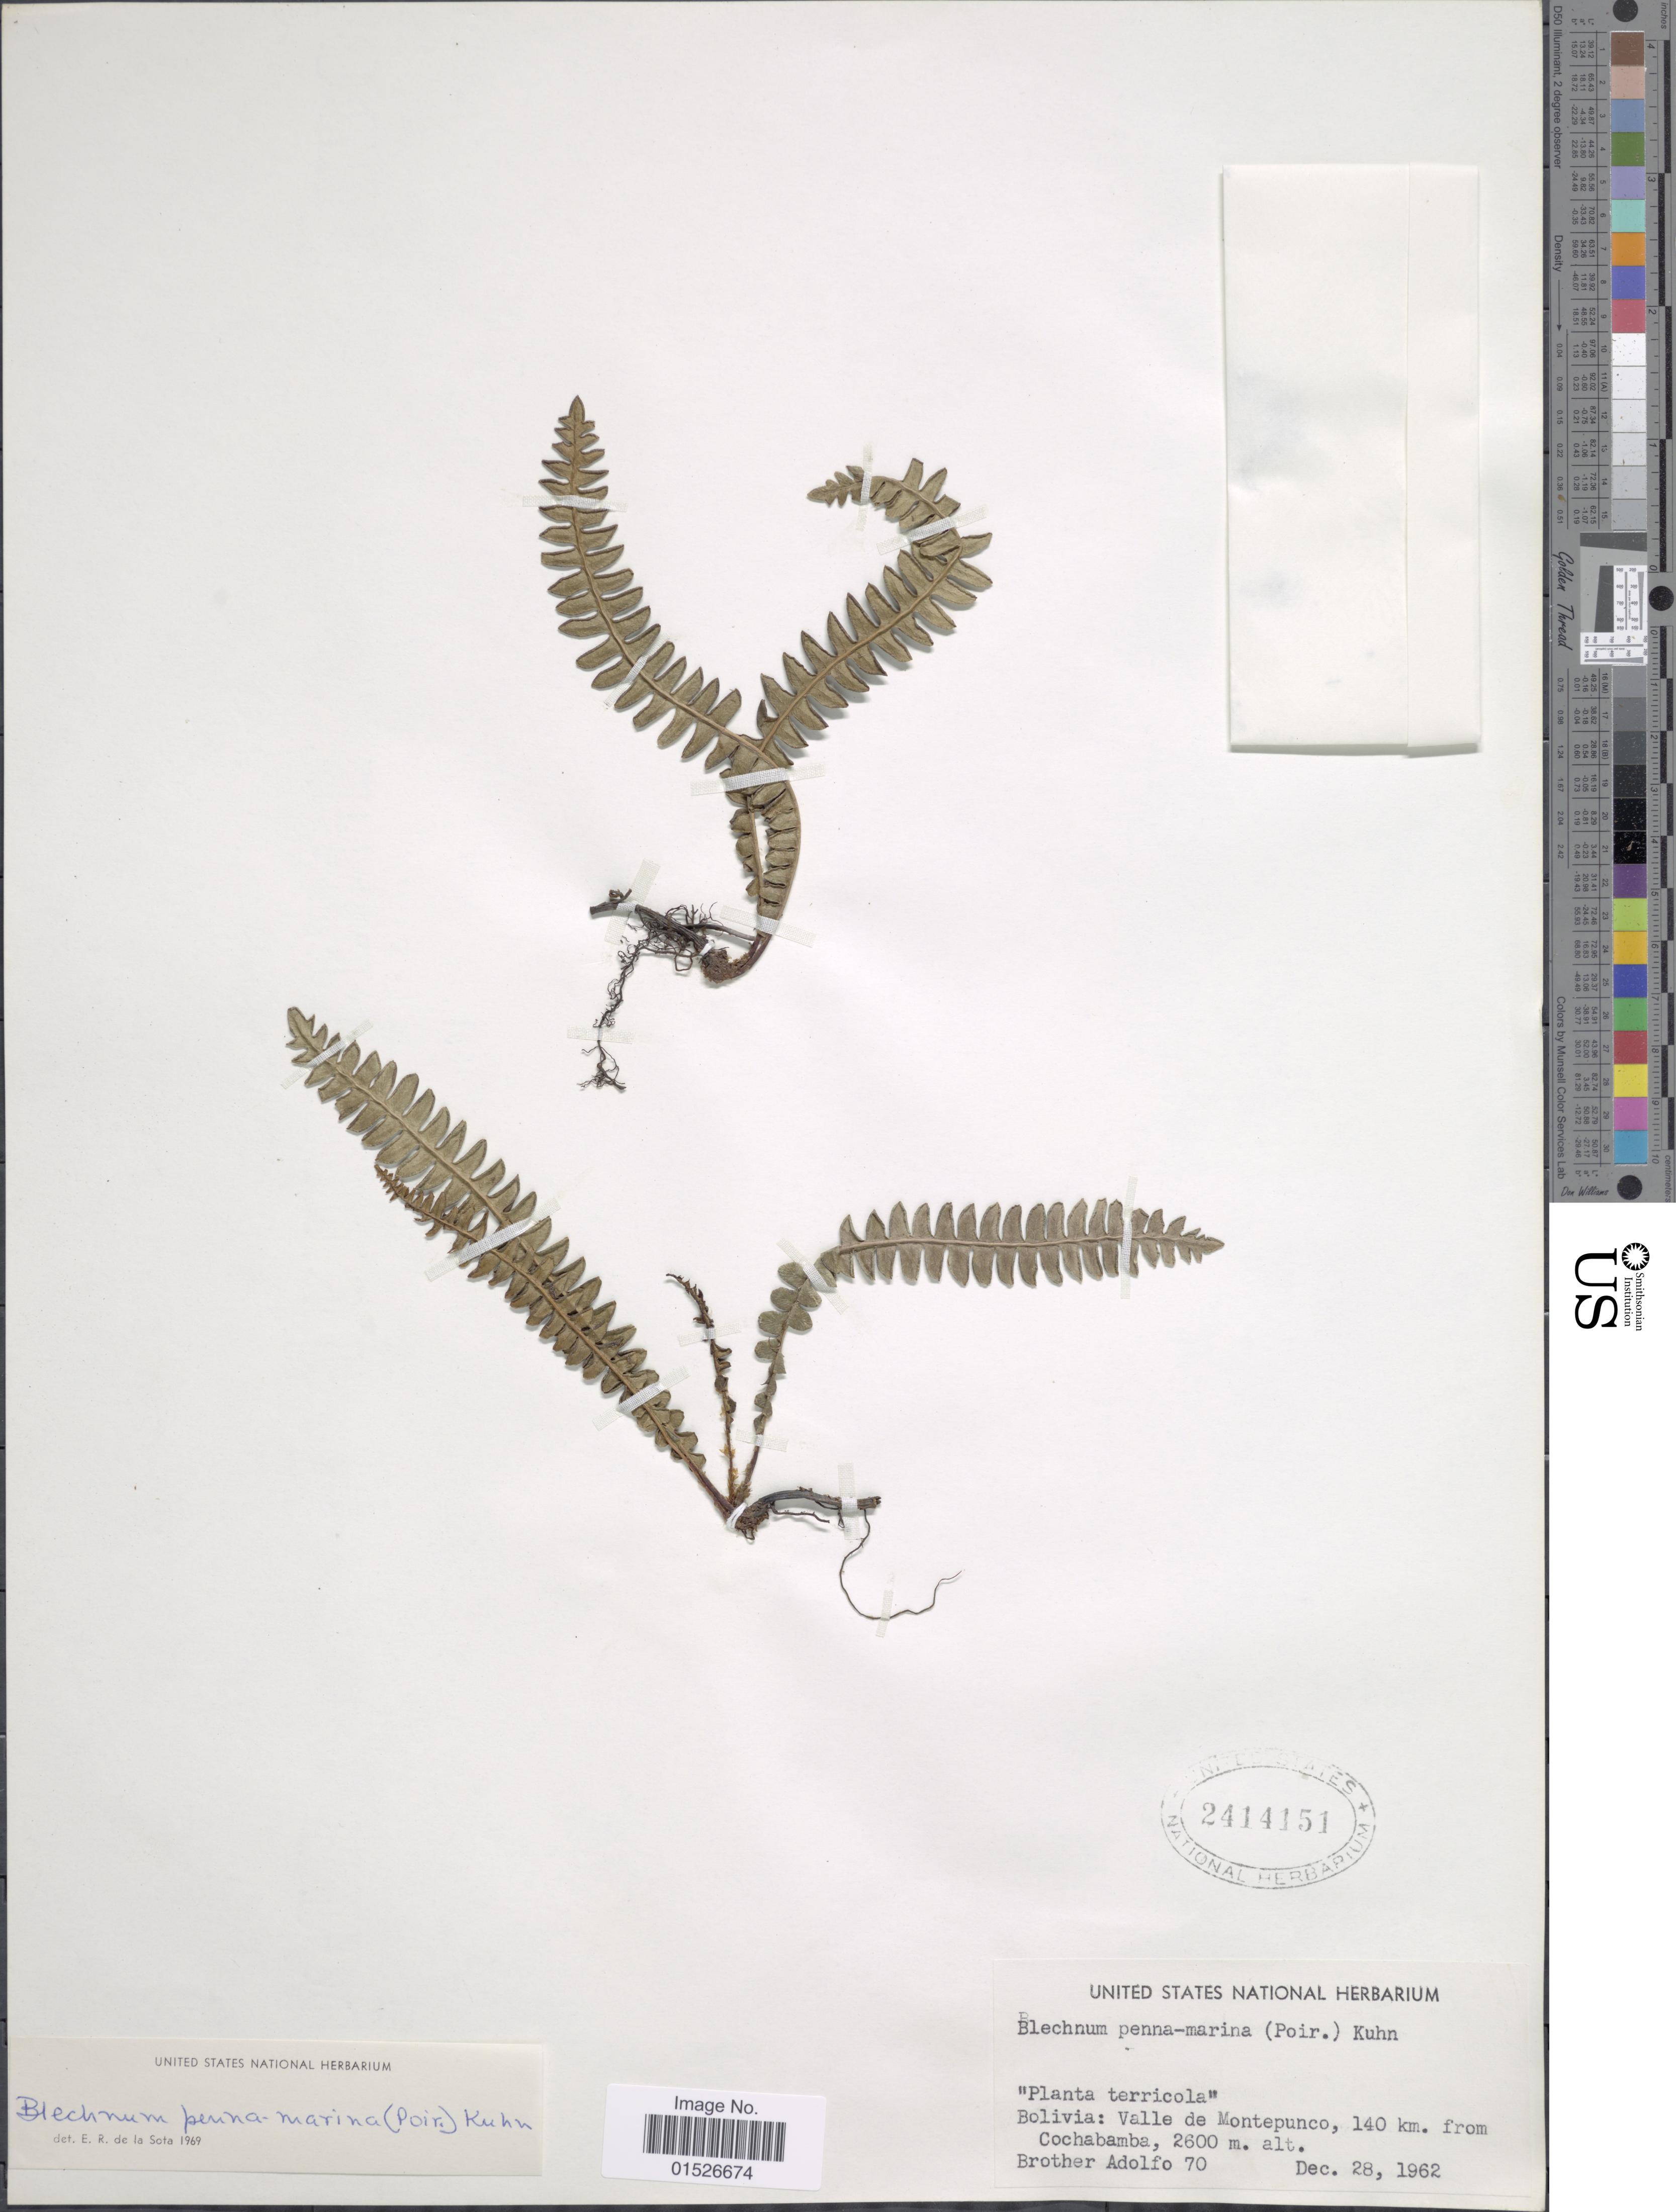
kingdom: Plantae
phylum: Tracheophyta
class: Polypodiopsida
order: Polypodiales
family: Blechnaceae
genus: Blechnum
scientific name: Blechnum penna-marina subsp. bolivianum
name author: Rosenst. ex Looser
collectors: Bro. Adolfo M.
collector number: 70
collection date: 1962-12-28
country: Bolivia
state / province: Cochabamba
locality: Valle de Montepunco, 140 km. from Cochabamba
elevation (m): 2600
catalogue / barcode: US 2414151